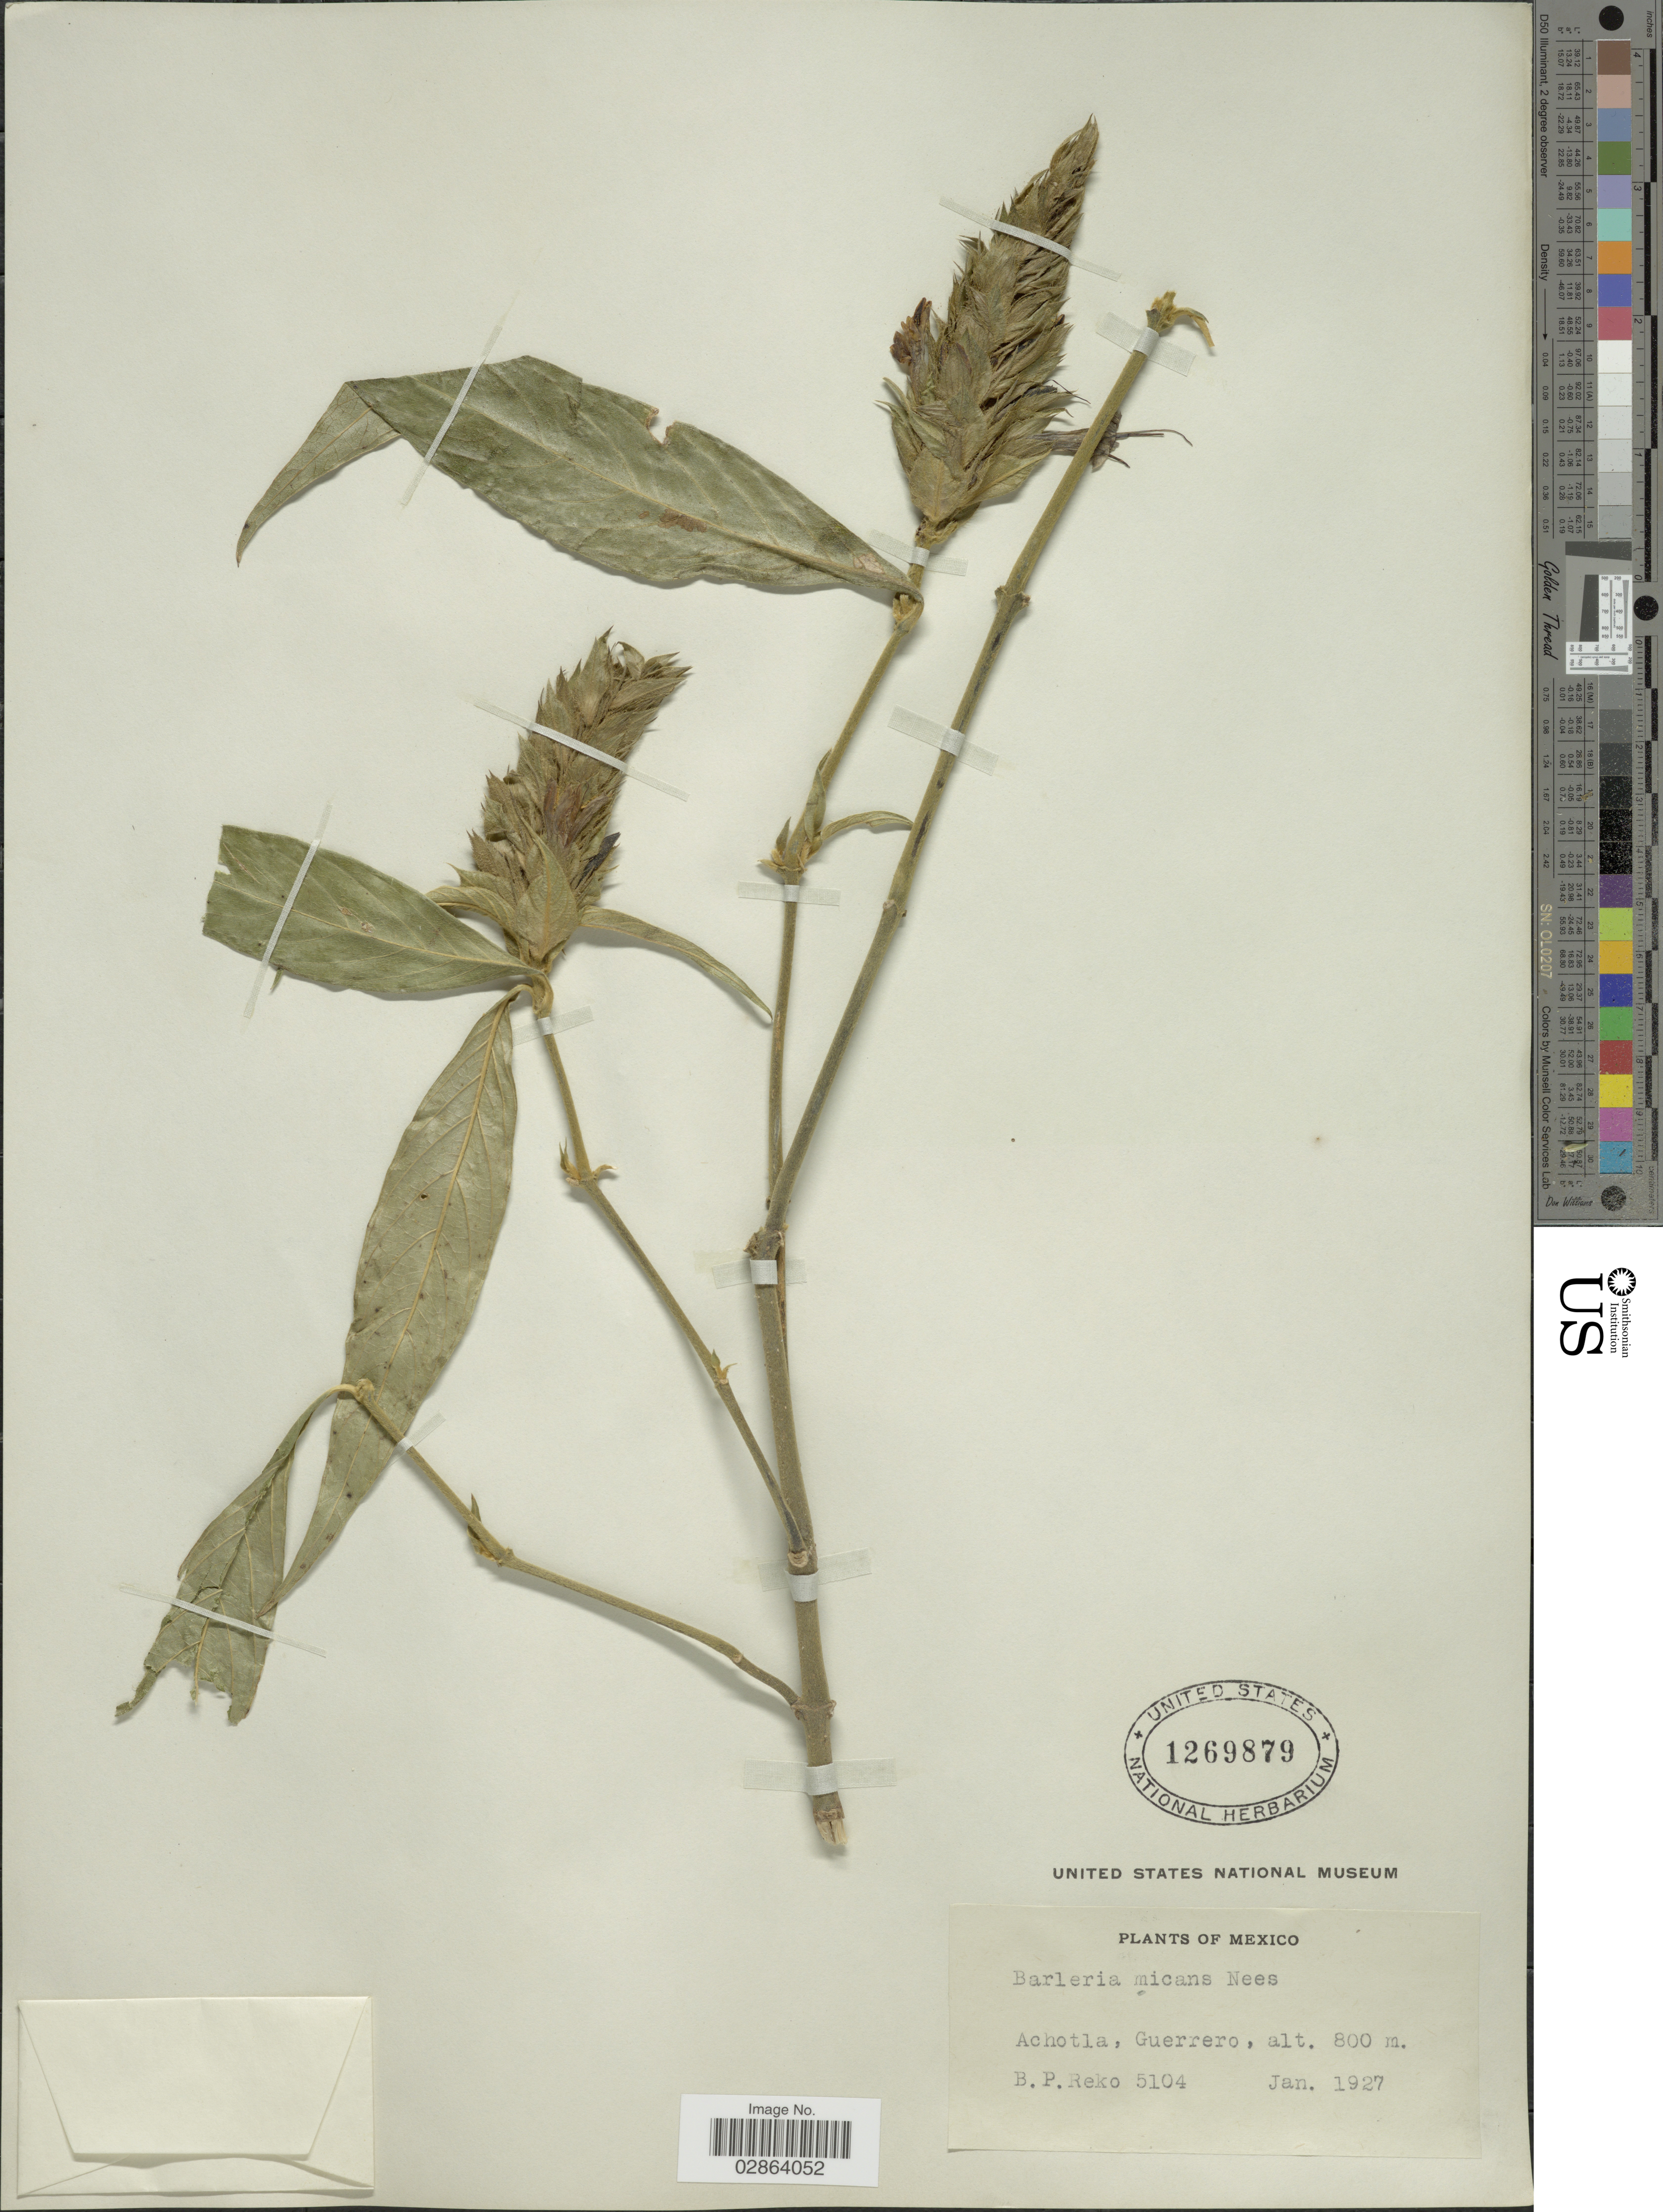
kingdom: Plantae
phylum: Tracheophyta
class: Magnoliopsida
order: Lamiales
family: Acanthaceae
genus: Barleria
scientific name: Barleria oenotheroides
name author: Dum. Cours.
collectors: B. P. Reko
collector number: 5104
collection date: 1927-01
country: Mexico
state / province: Guerrero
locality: Achotla, Guerrero.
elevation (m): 800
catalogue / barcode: US 1269879